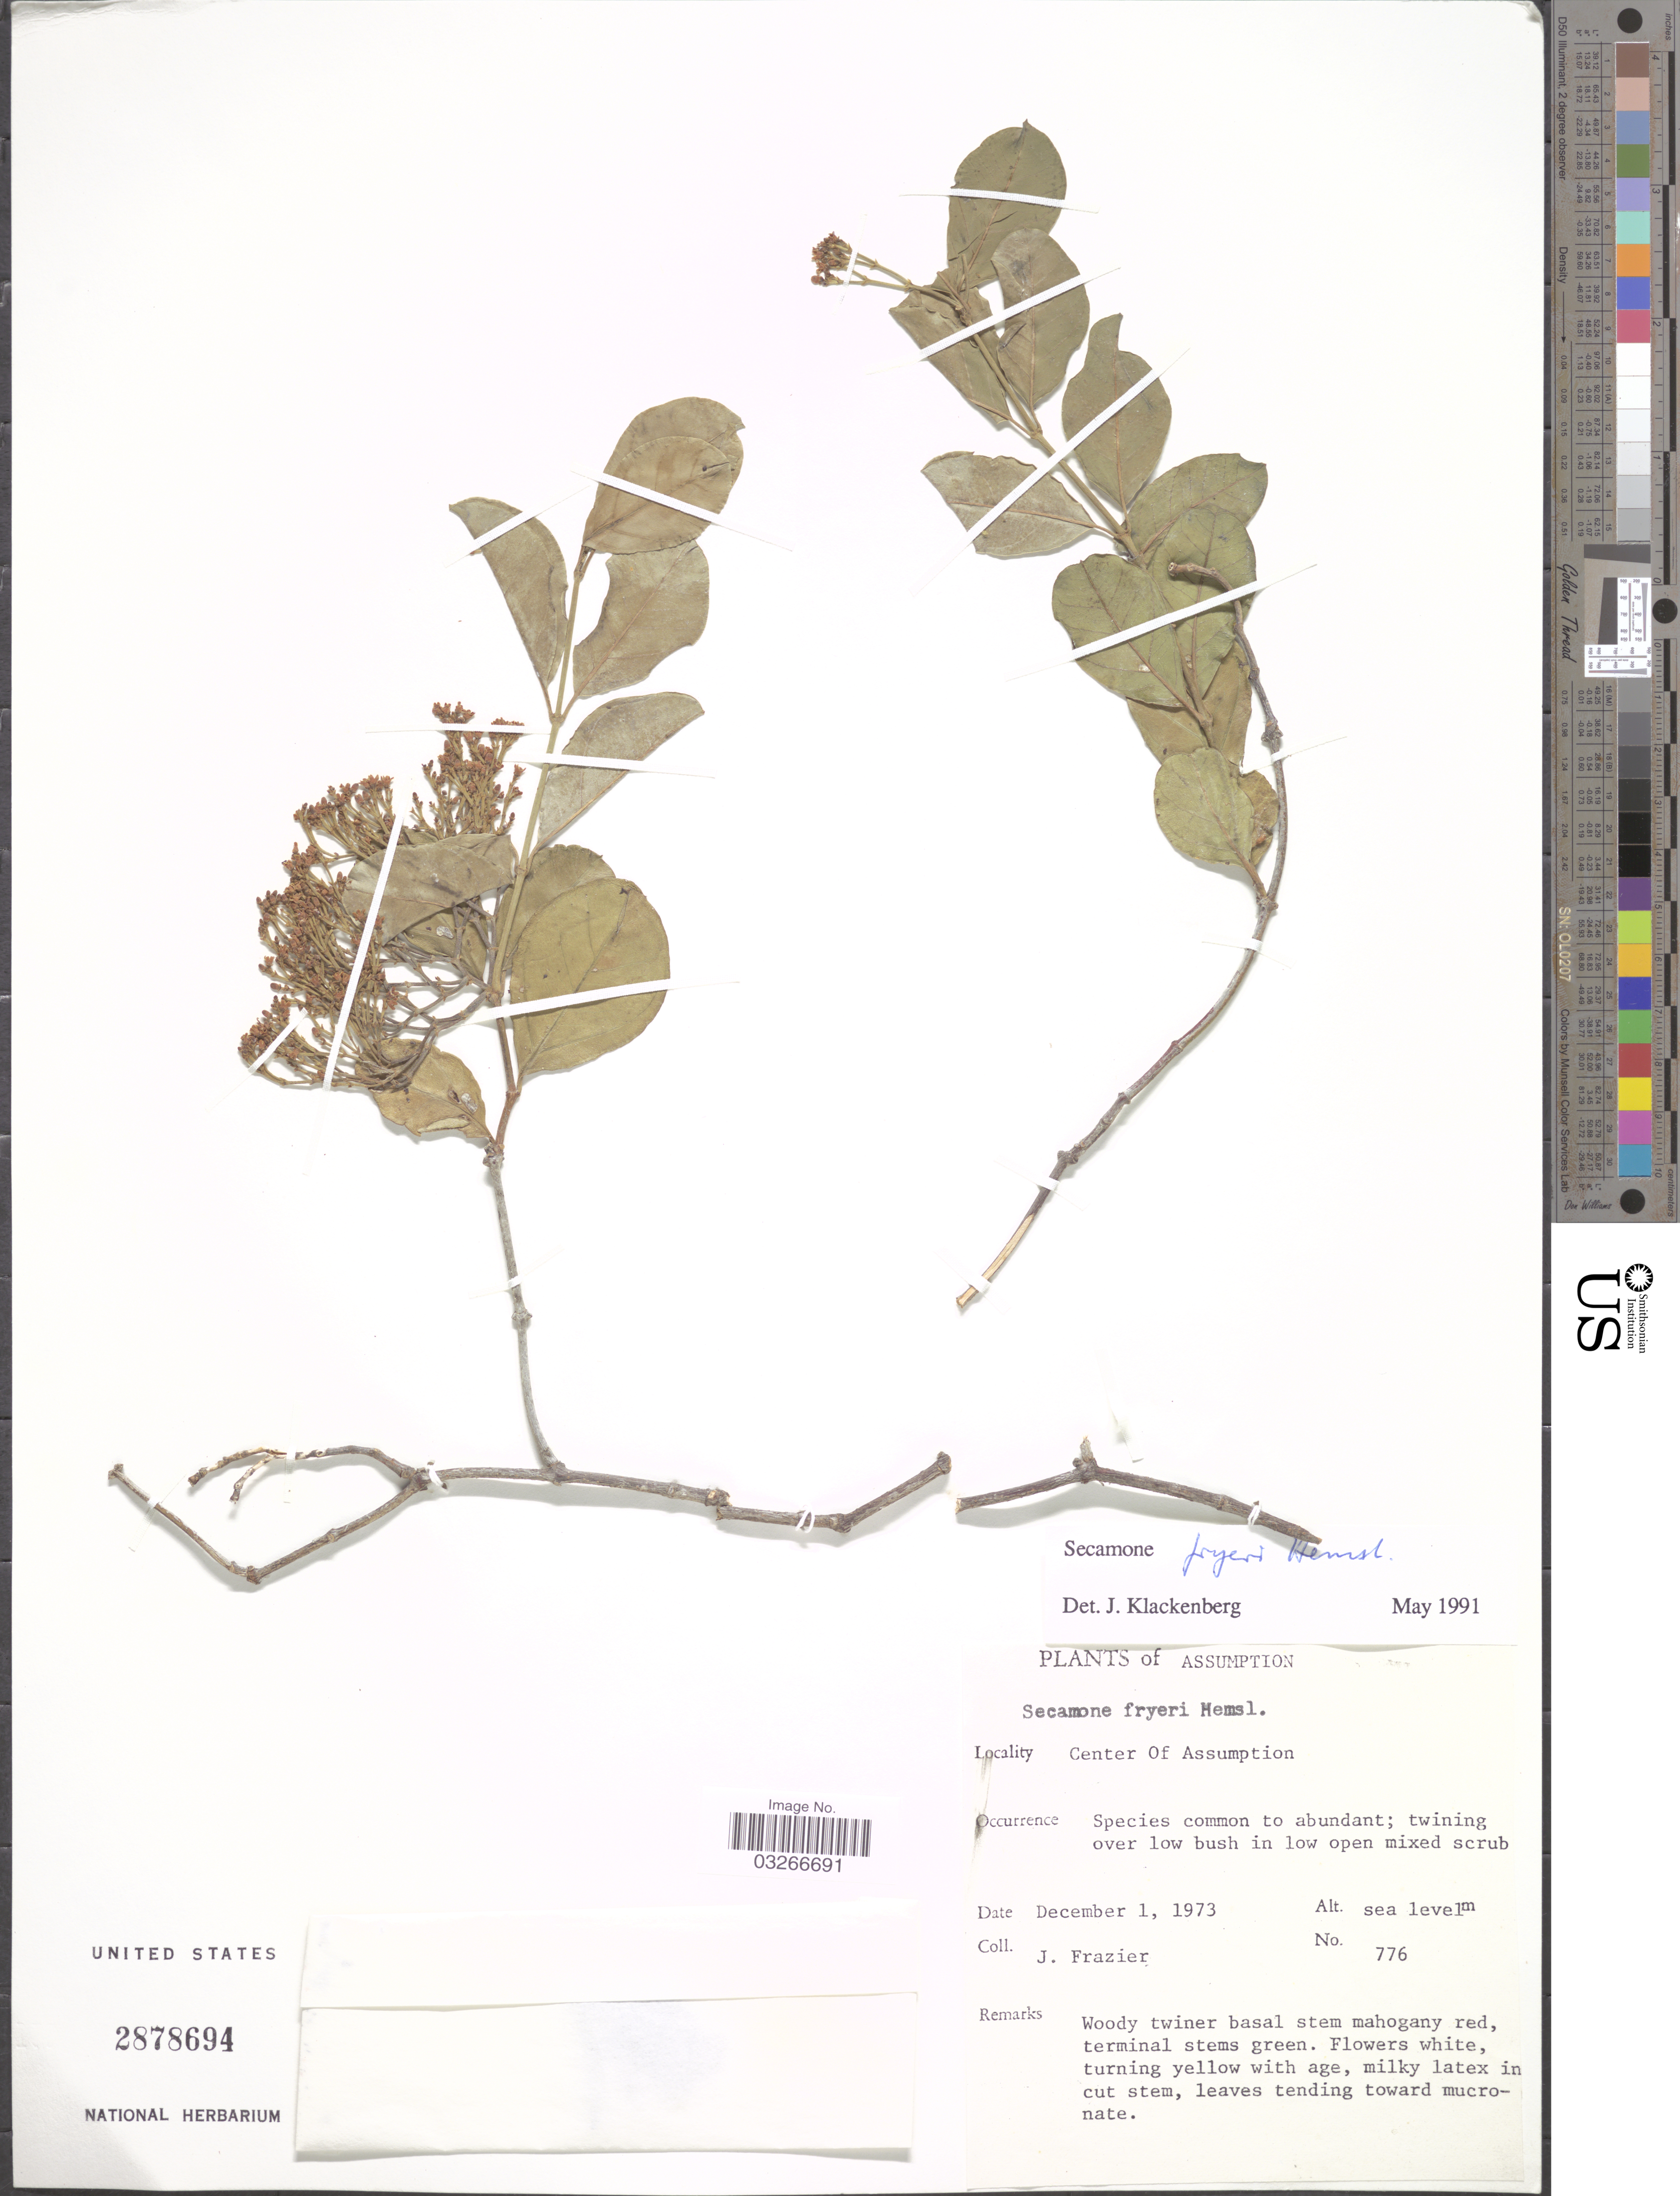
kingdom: Plantae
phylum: Tracheophyta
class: Magnoliopsida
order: Gentianales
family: Apocynaceae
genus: Secamone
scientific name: Secamone fryeri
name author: Hemsl.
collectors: J. Frazier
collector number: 776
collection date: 1973-12-01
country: Seychelles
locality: Assumption, Center Of Assumption.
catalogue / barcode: US 2878694